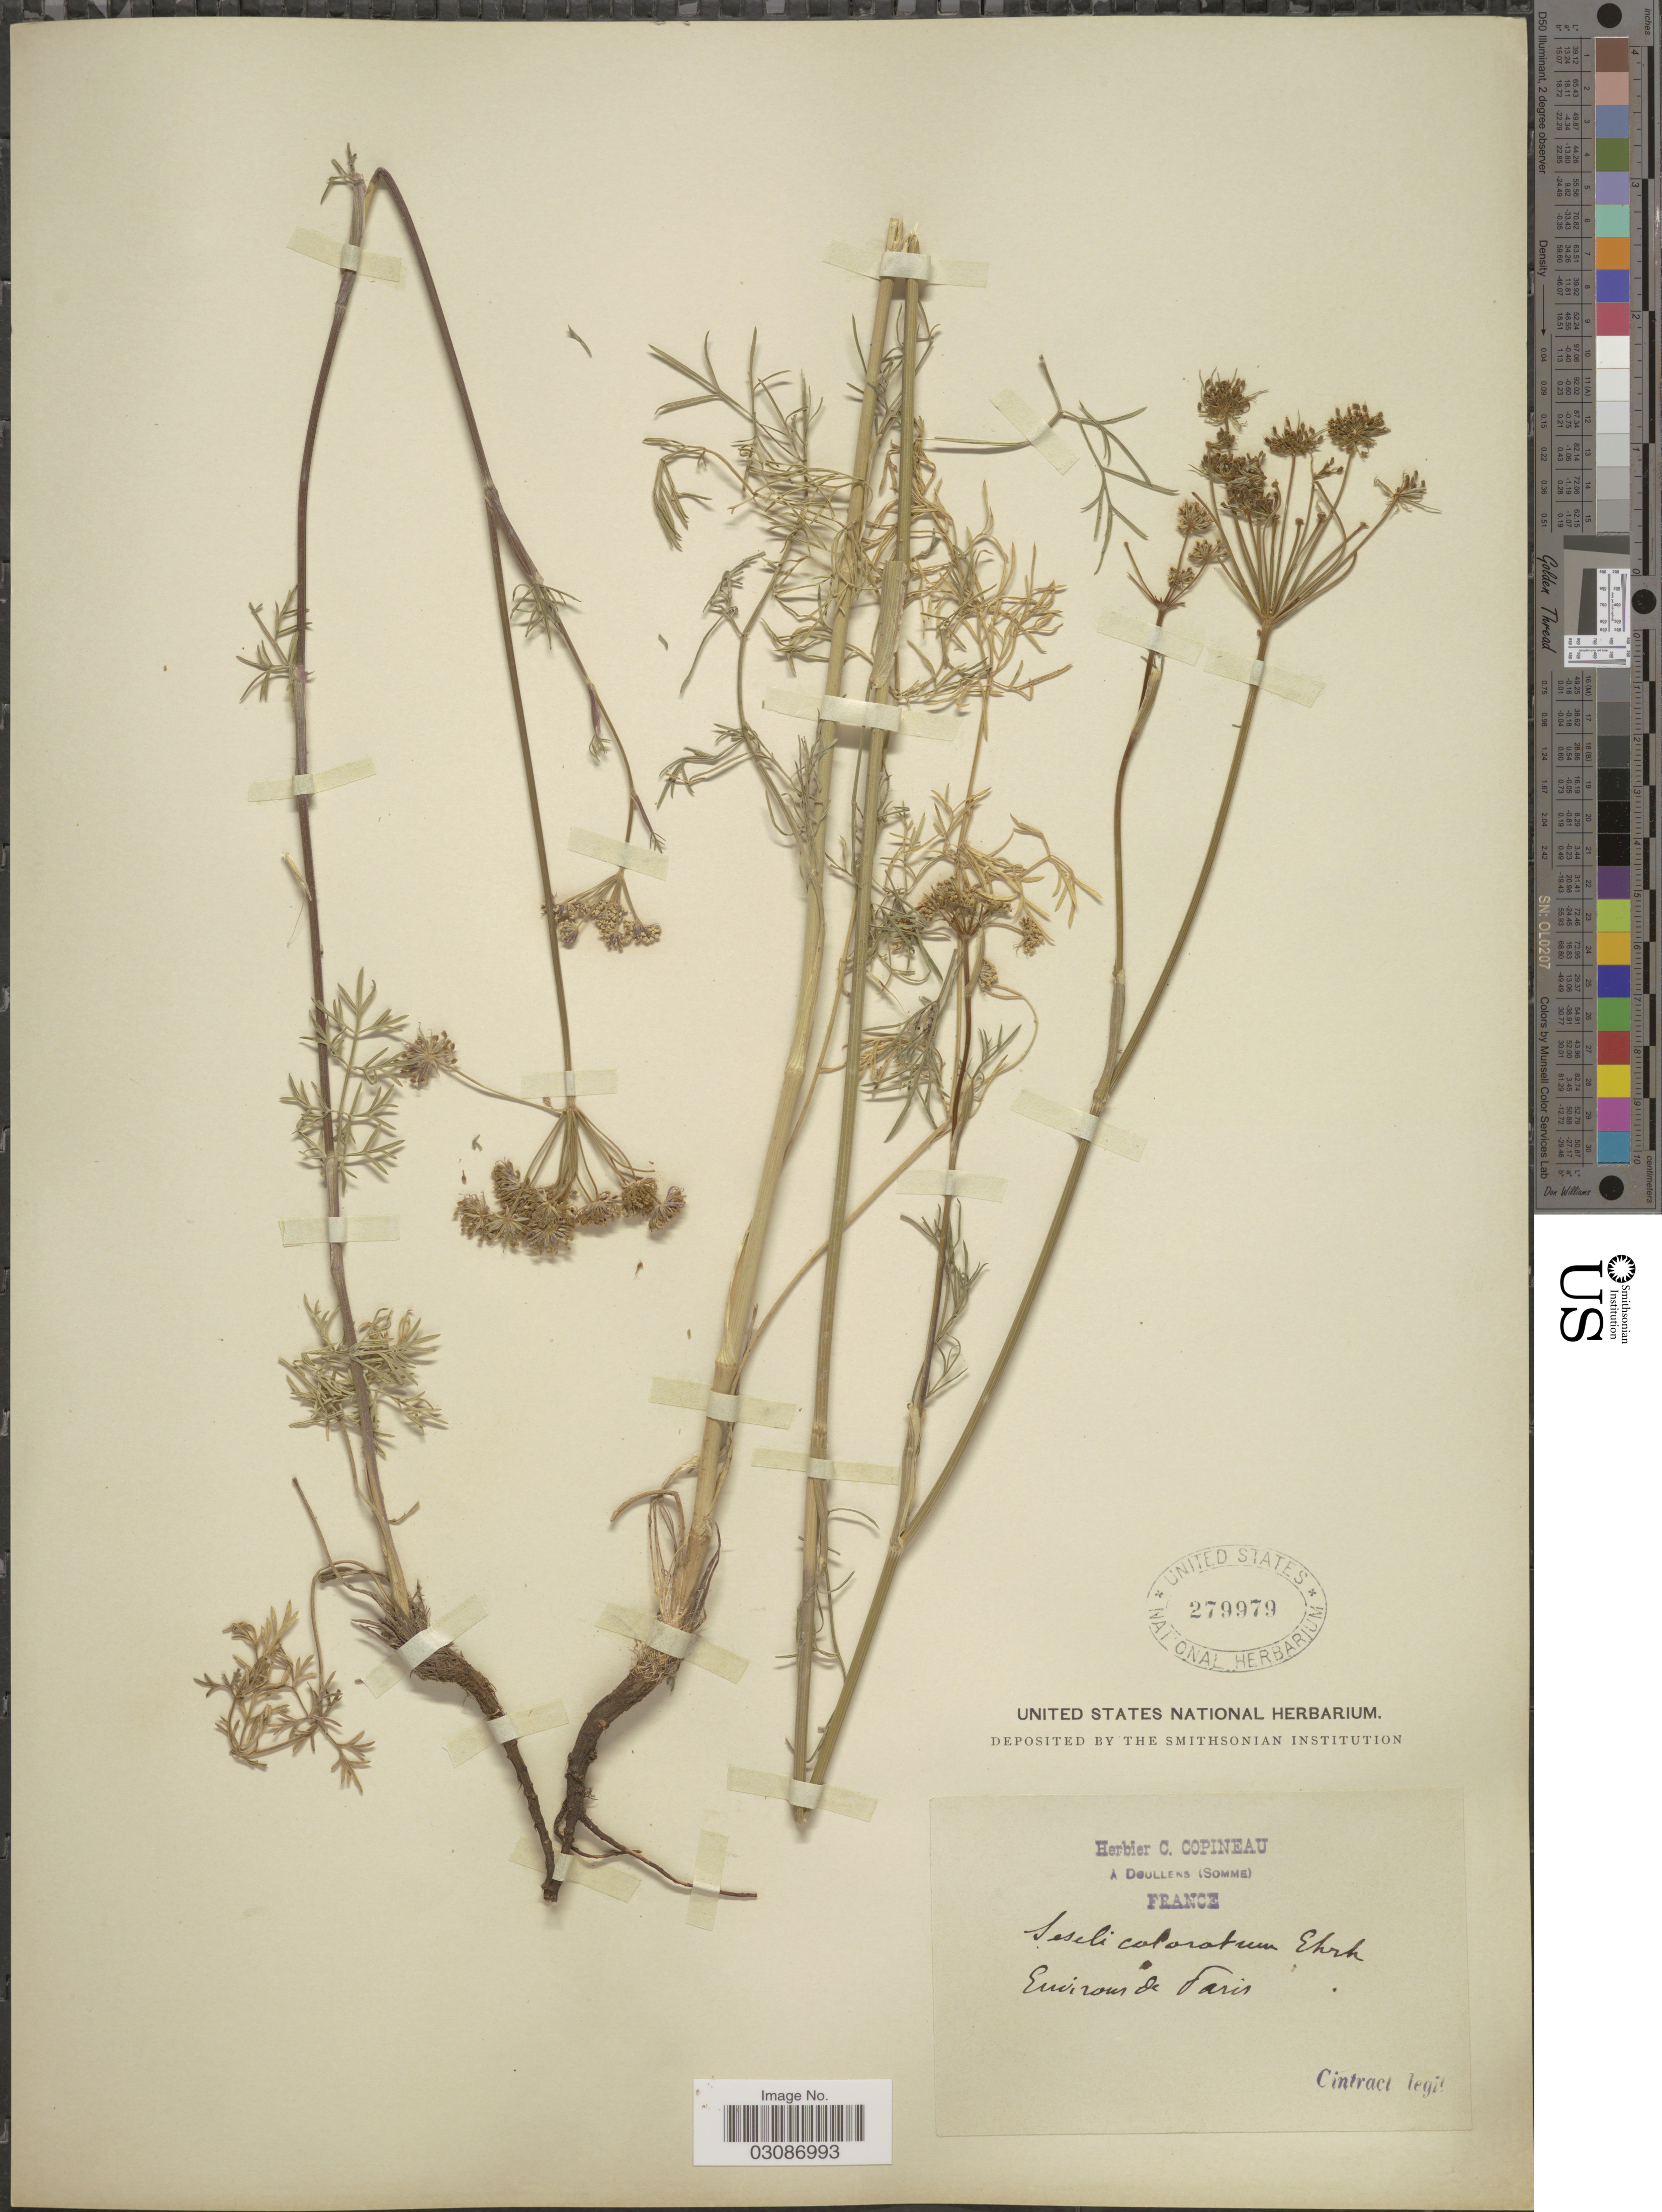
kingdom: Plantae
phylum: Tracheophyta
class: Magnoliopsida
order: Apiales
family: Apiaceae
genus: Seseli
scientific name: Seseli coloratum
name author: Ehrh.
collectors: Cintract, --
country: France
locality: Environs de Paris.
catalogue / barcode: US 279979